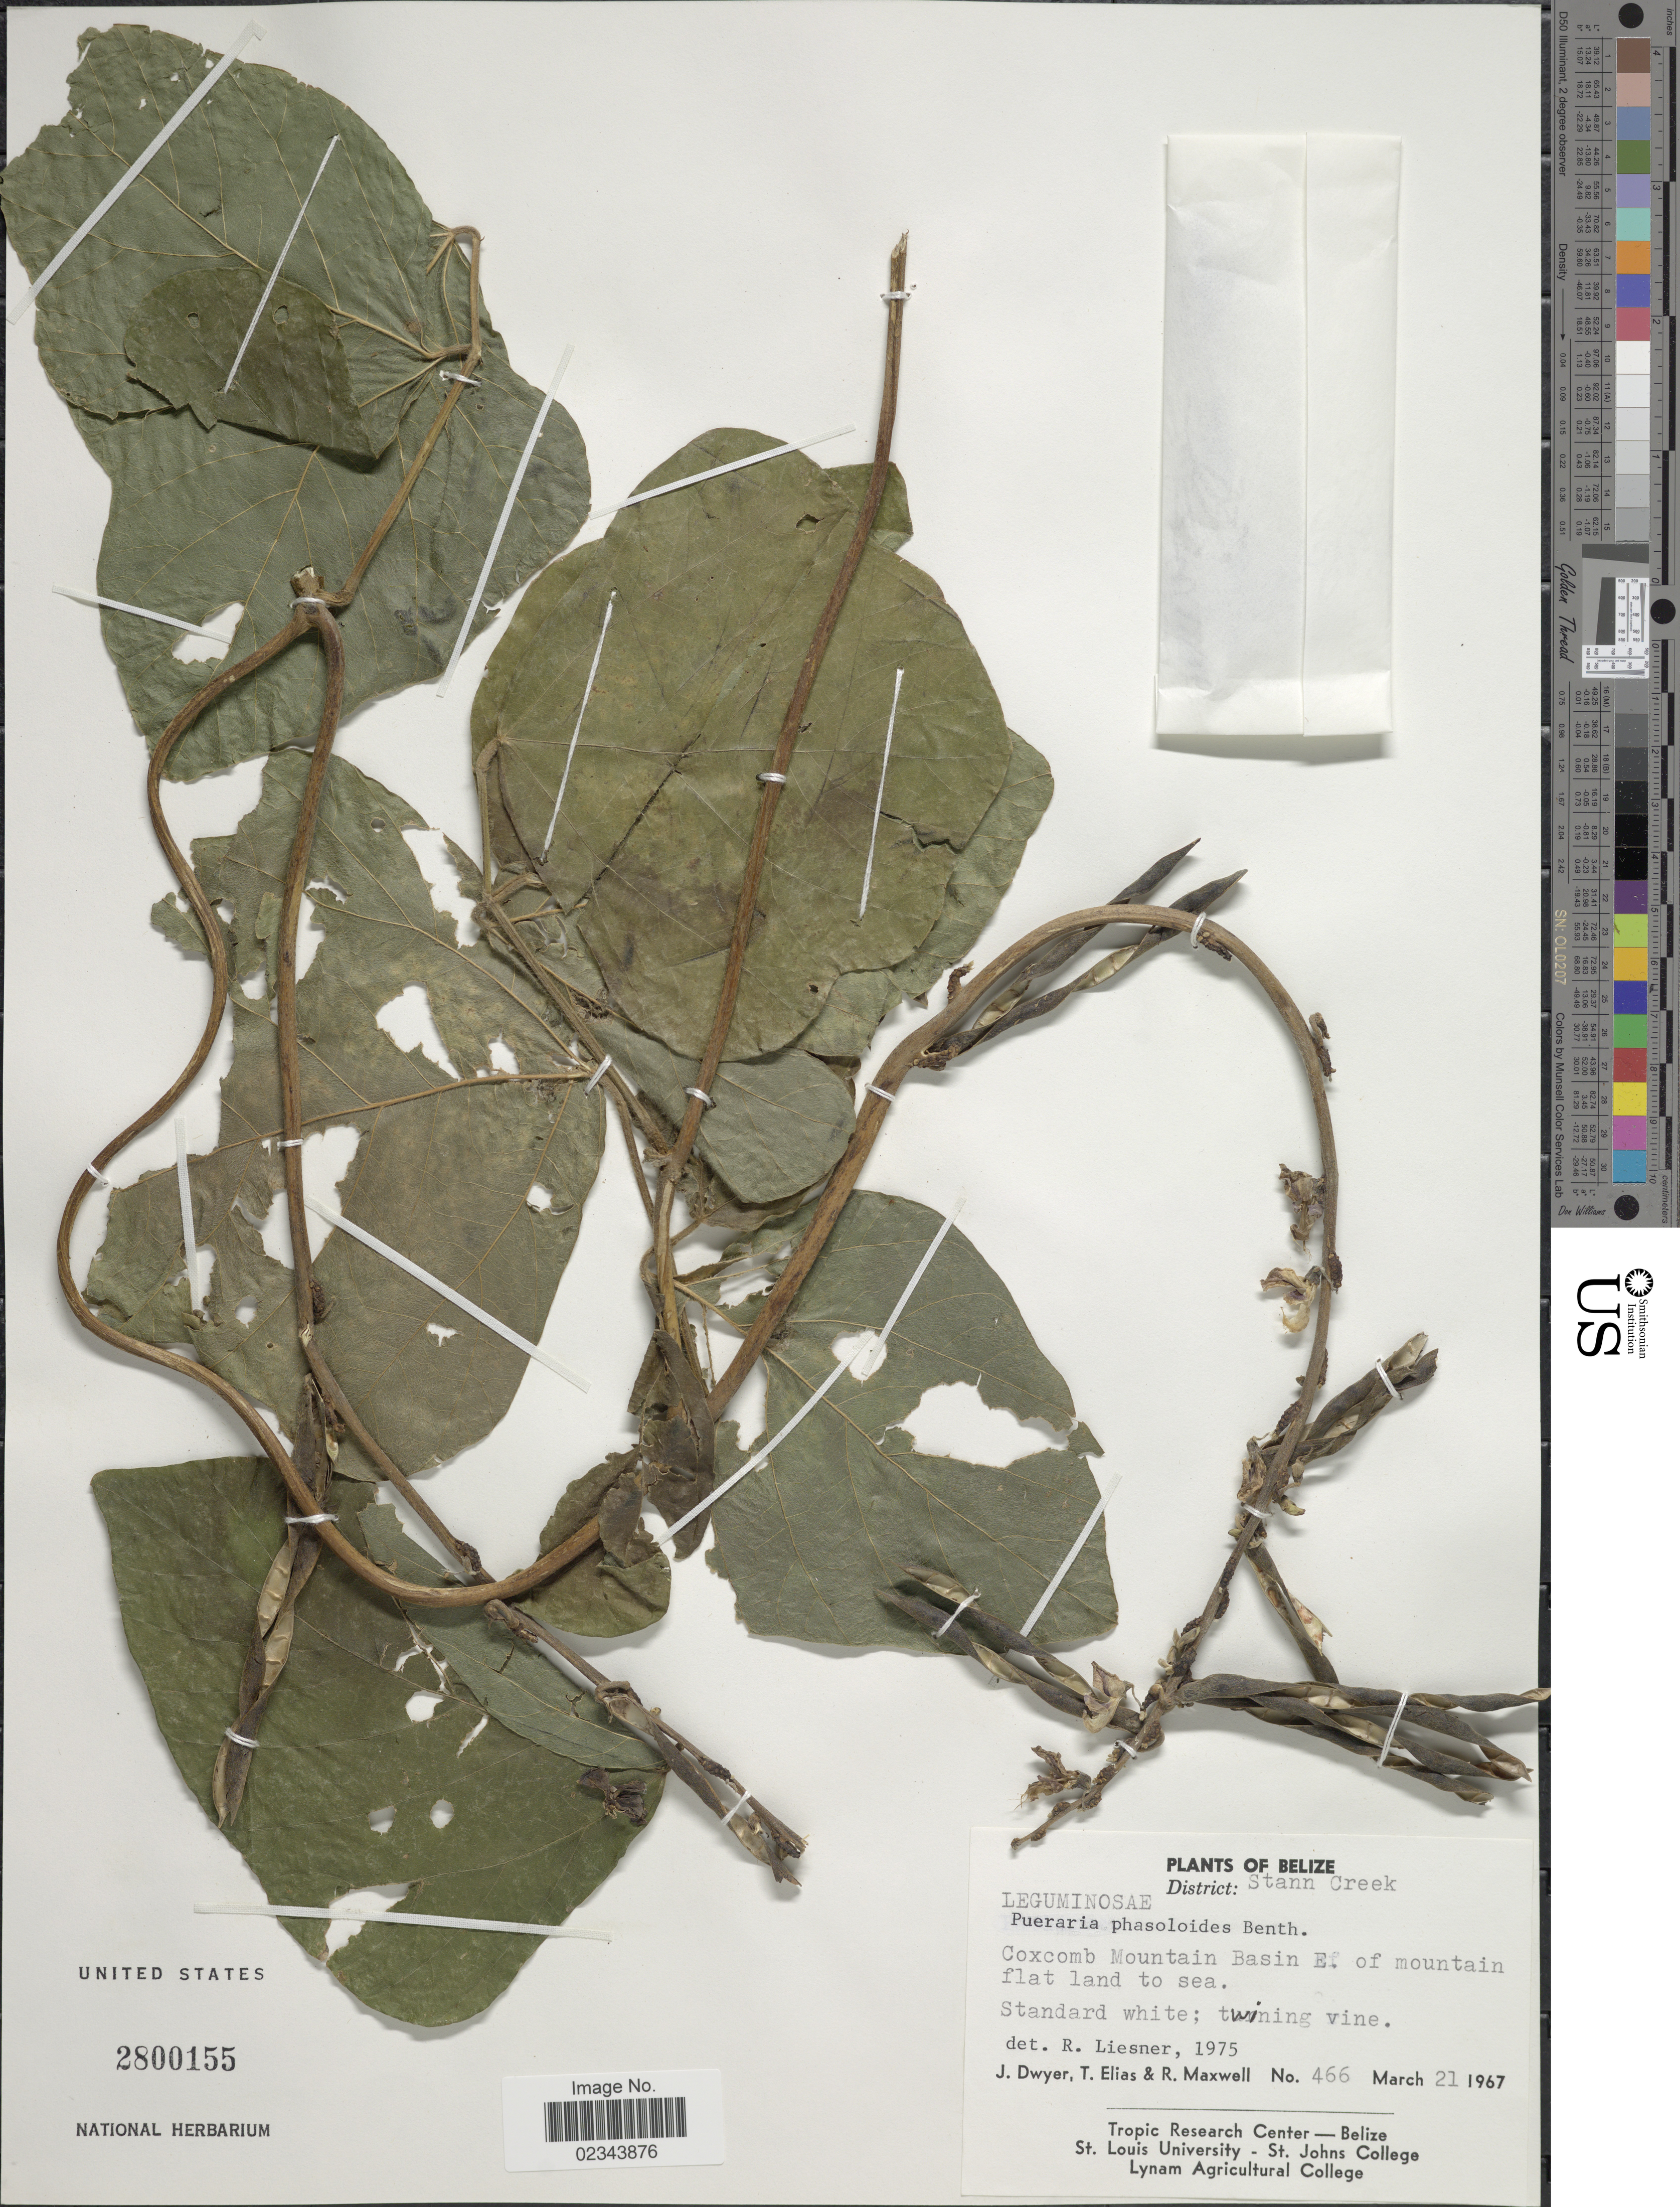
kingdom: Plantae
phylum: Tracheophyta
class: Magnoliopsida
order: Fabales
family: Fabaceae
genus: Pueraria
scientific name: Pueraria phaseoloides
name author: (Roxb.) Benth.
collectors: J. Dwyer, T. Elias & R. Maxwell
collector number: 466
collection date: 1967-03-21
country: Belize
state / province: Stann Creek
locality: Coxcomb Mountain Basin E. of Mountain flat land to sea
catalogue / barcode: US 2800155